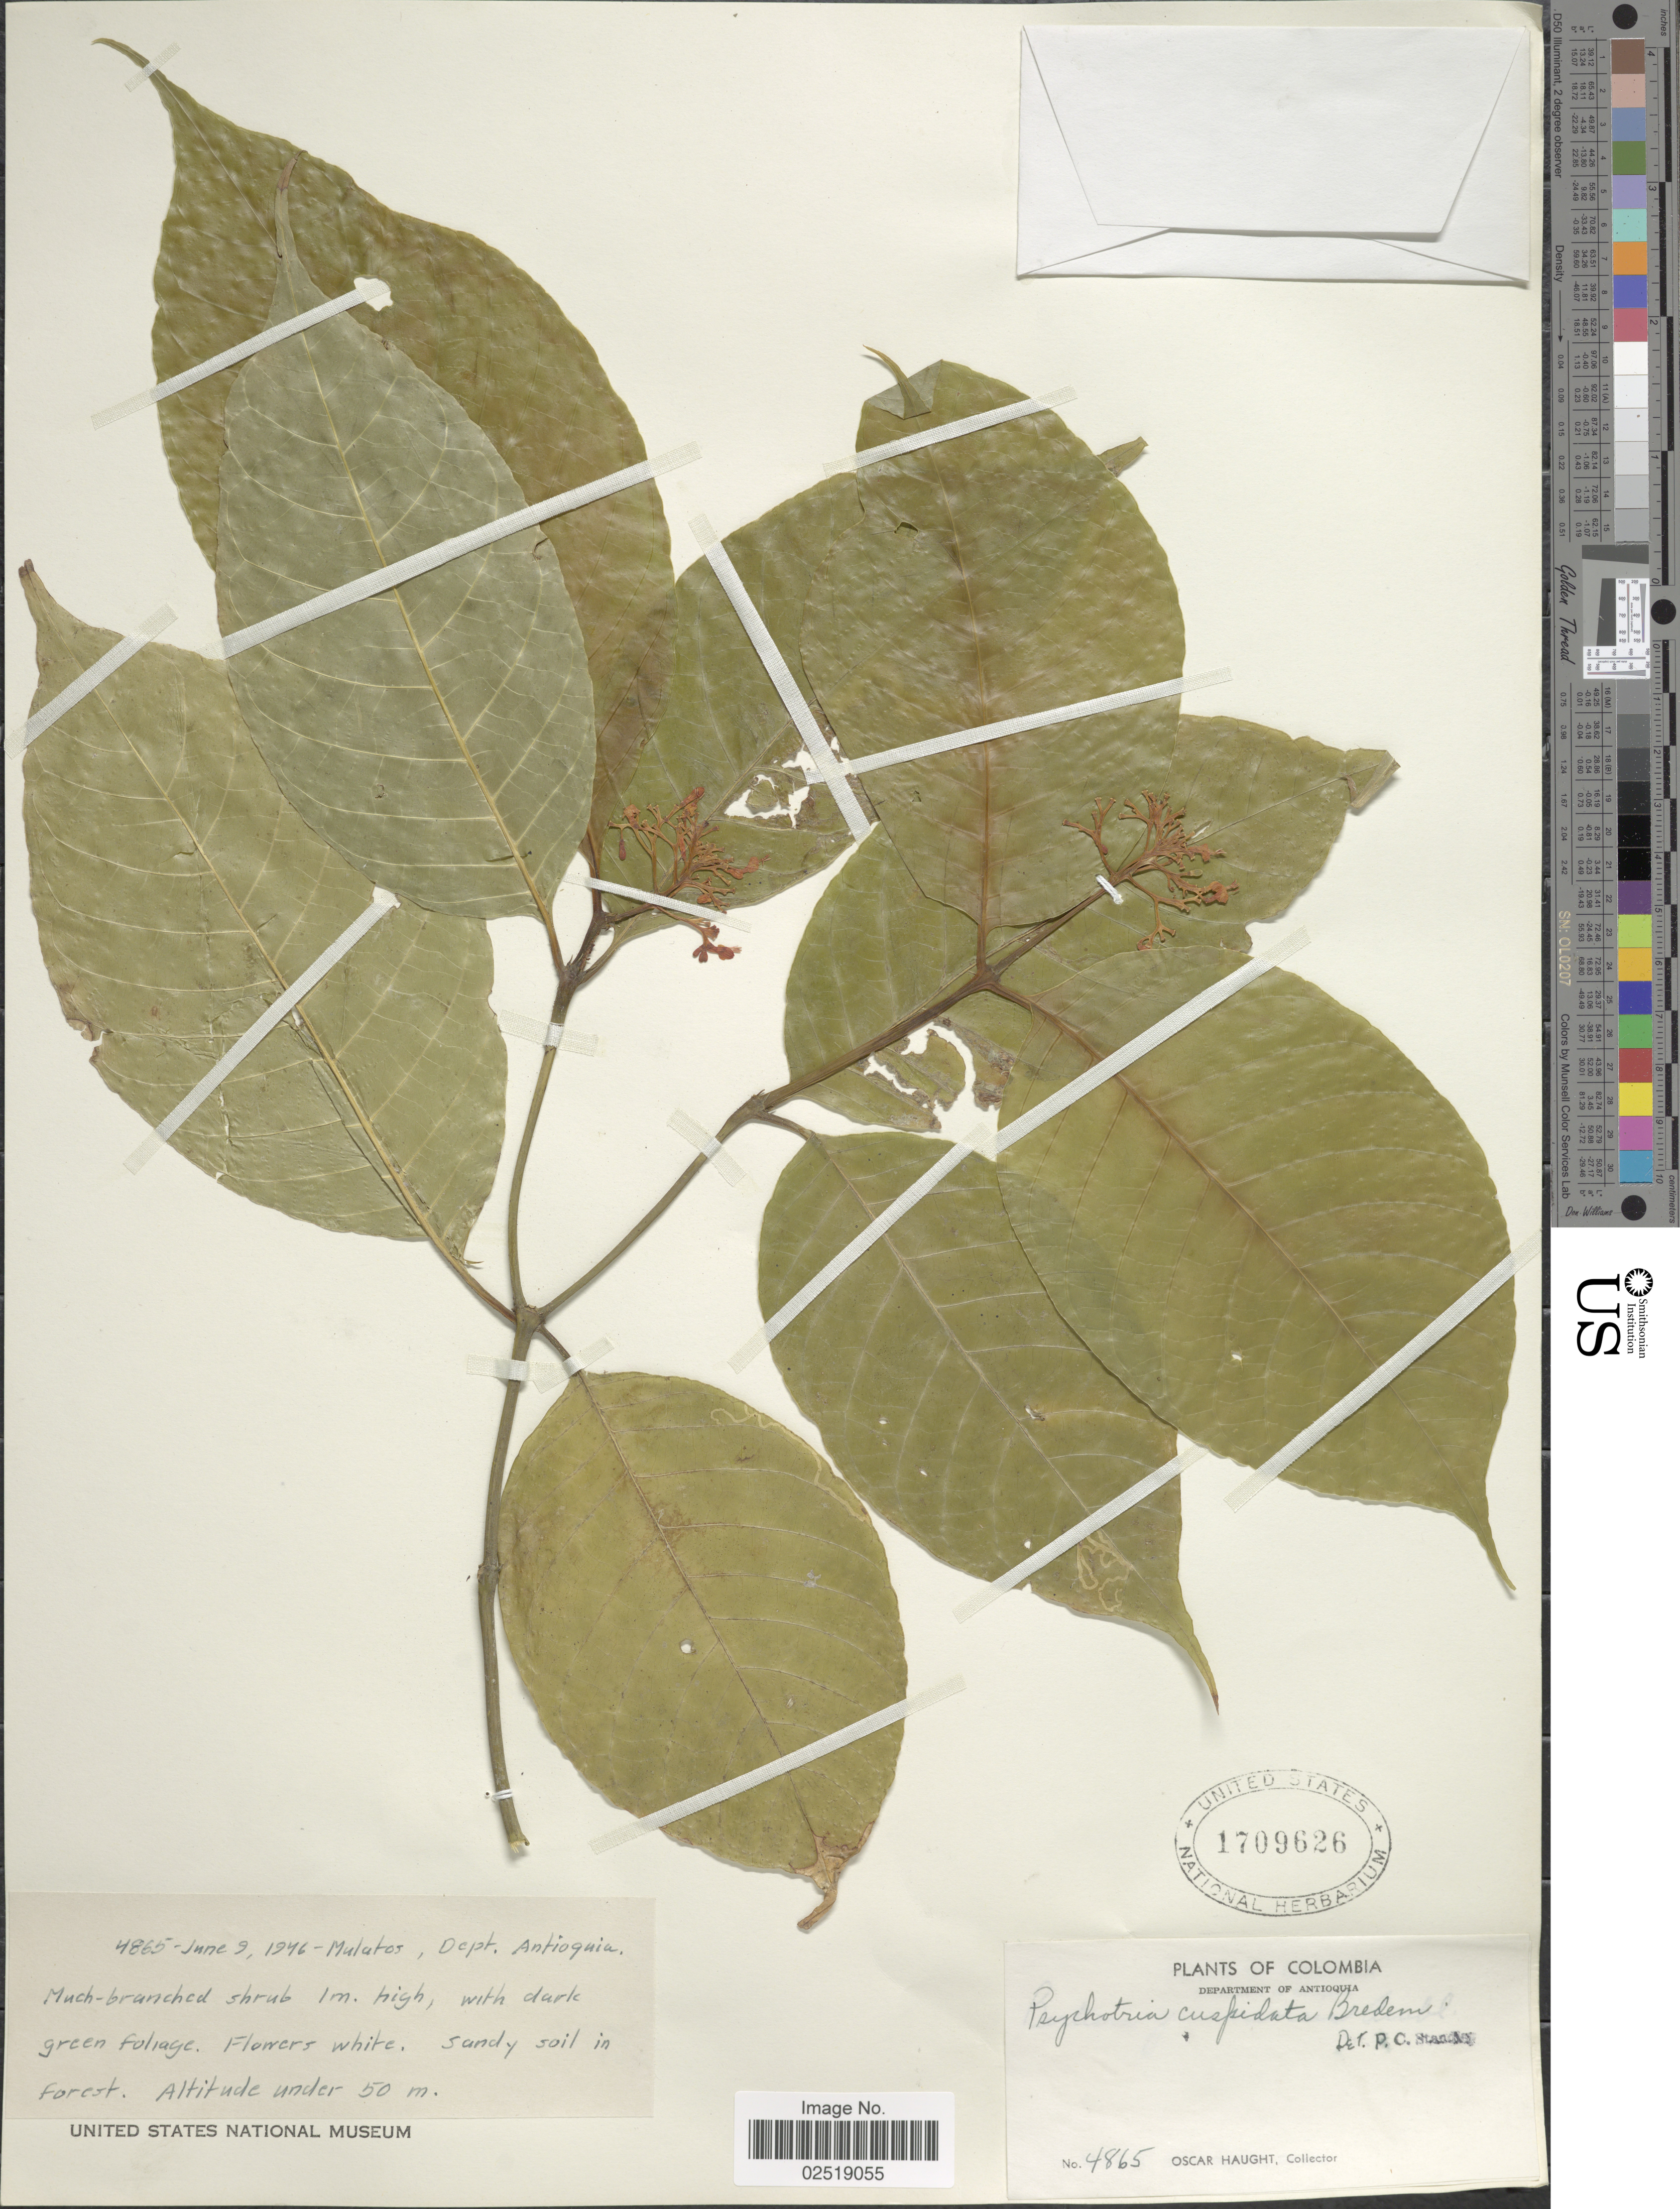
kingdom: Plantae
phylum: Tracheophyta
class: Magnoliopsida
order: Gentianales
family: Rubiaceae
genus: Psychotria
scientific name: Psychotria cuspidata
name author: Bredem. ex Schult.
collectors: O. L. Haught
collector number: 4865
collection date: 1946-06-09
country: Colombia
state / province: Antioquia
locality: Mulatos, Dept. Antioquia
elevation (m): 50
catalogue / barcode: US 1709626